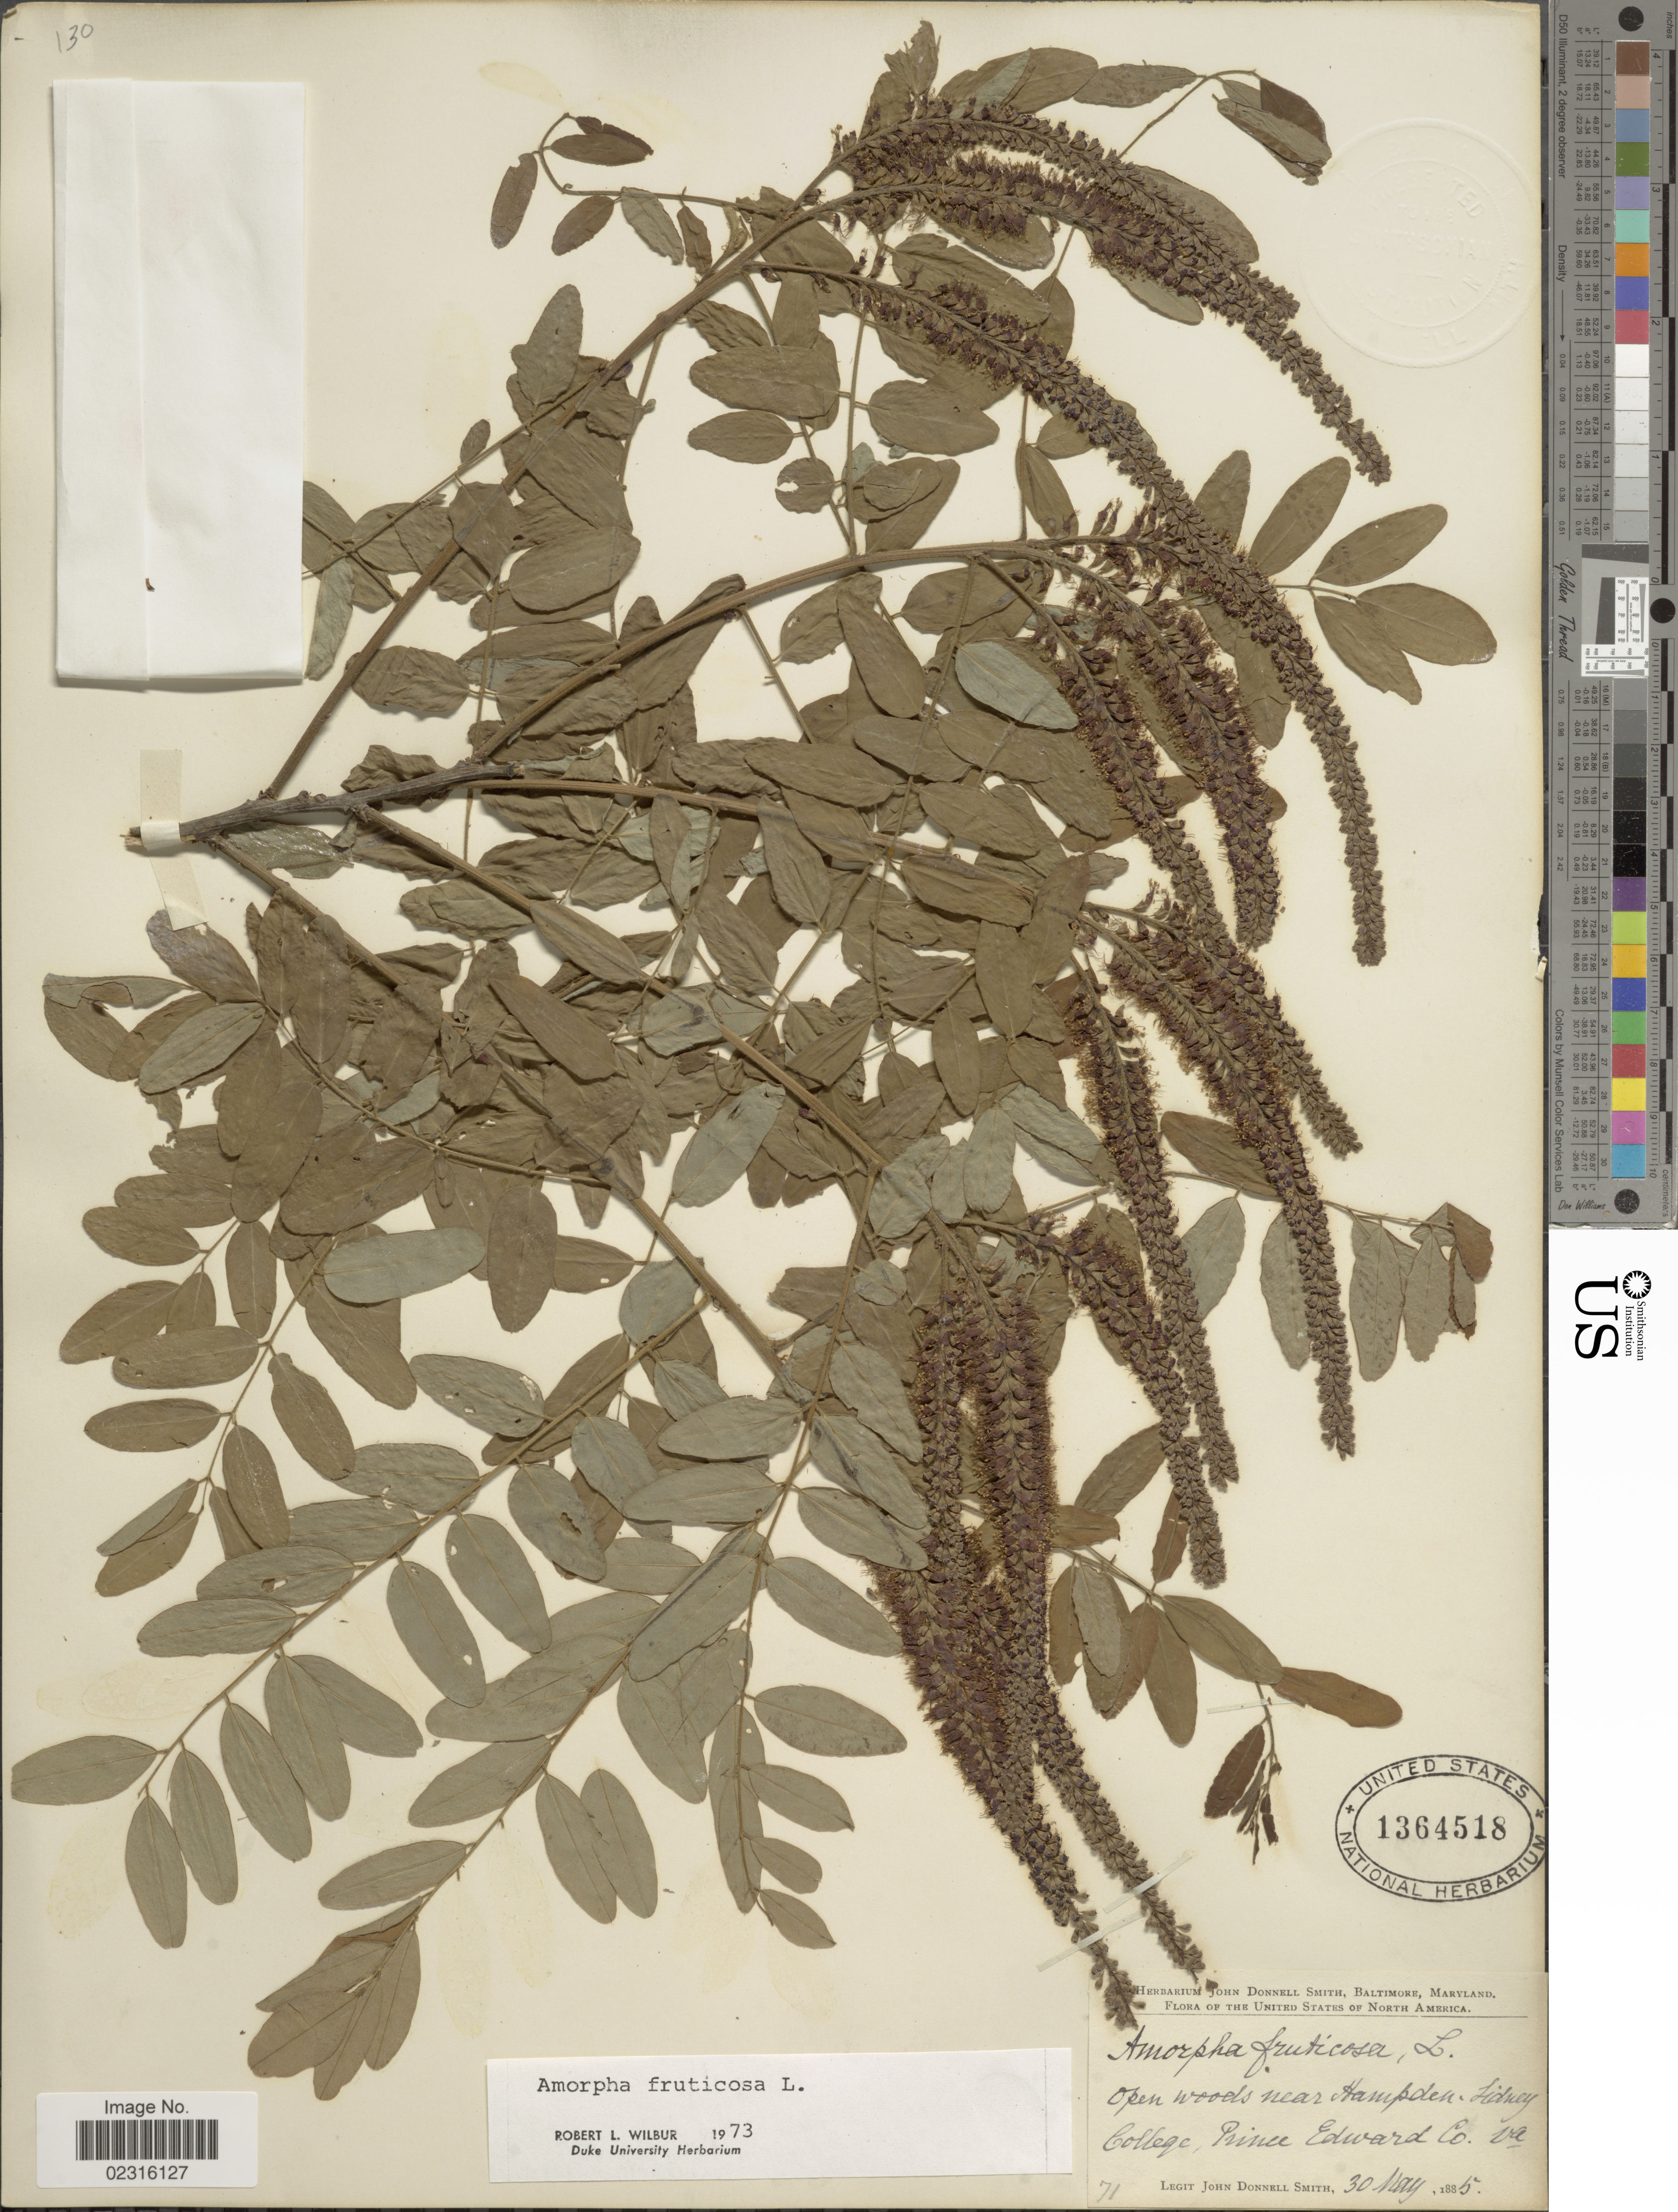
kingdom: Plantae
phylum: Tracheophyta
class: Magnoliopsida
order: Fabales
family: Fabaceae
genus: Amorpha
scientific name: Amorpha fruticosa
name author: L.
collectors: J. Donnell Smith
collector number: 71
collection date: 1885-05-30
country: United States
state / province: Virginia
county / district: Prince Edward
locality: near Hampden, Sidney College, Prince Edward Co.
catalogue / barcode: US 1364518